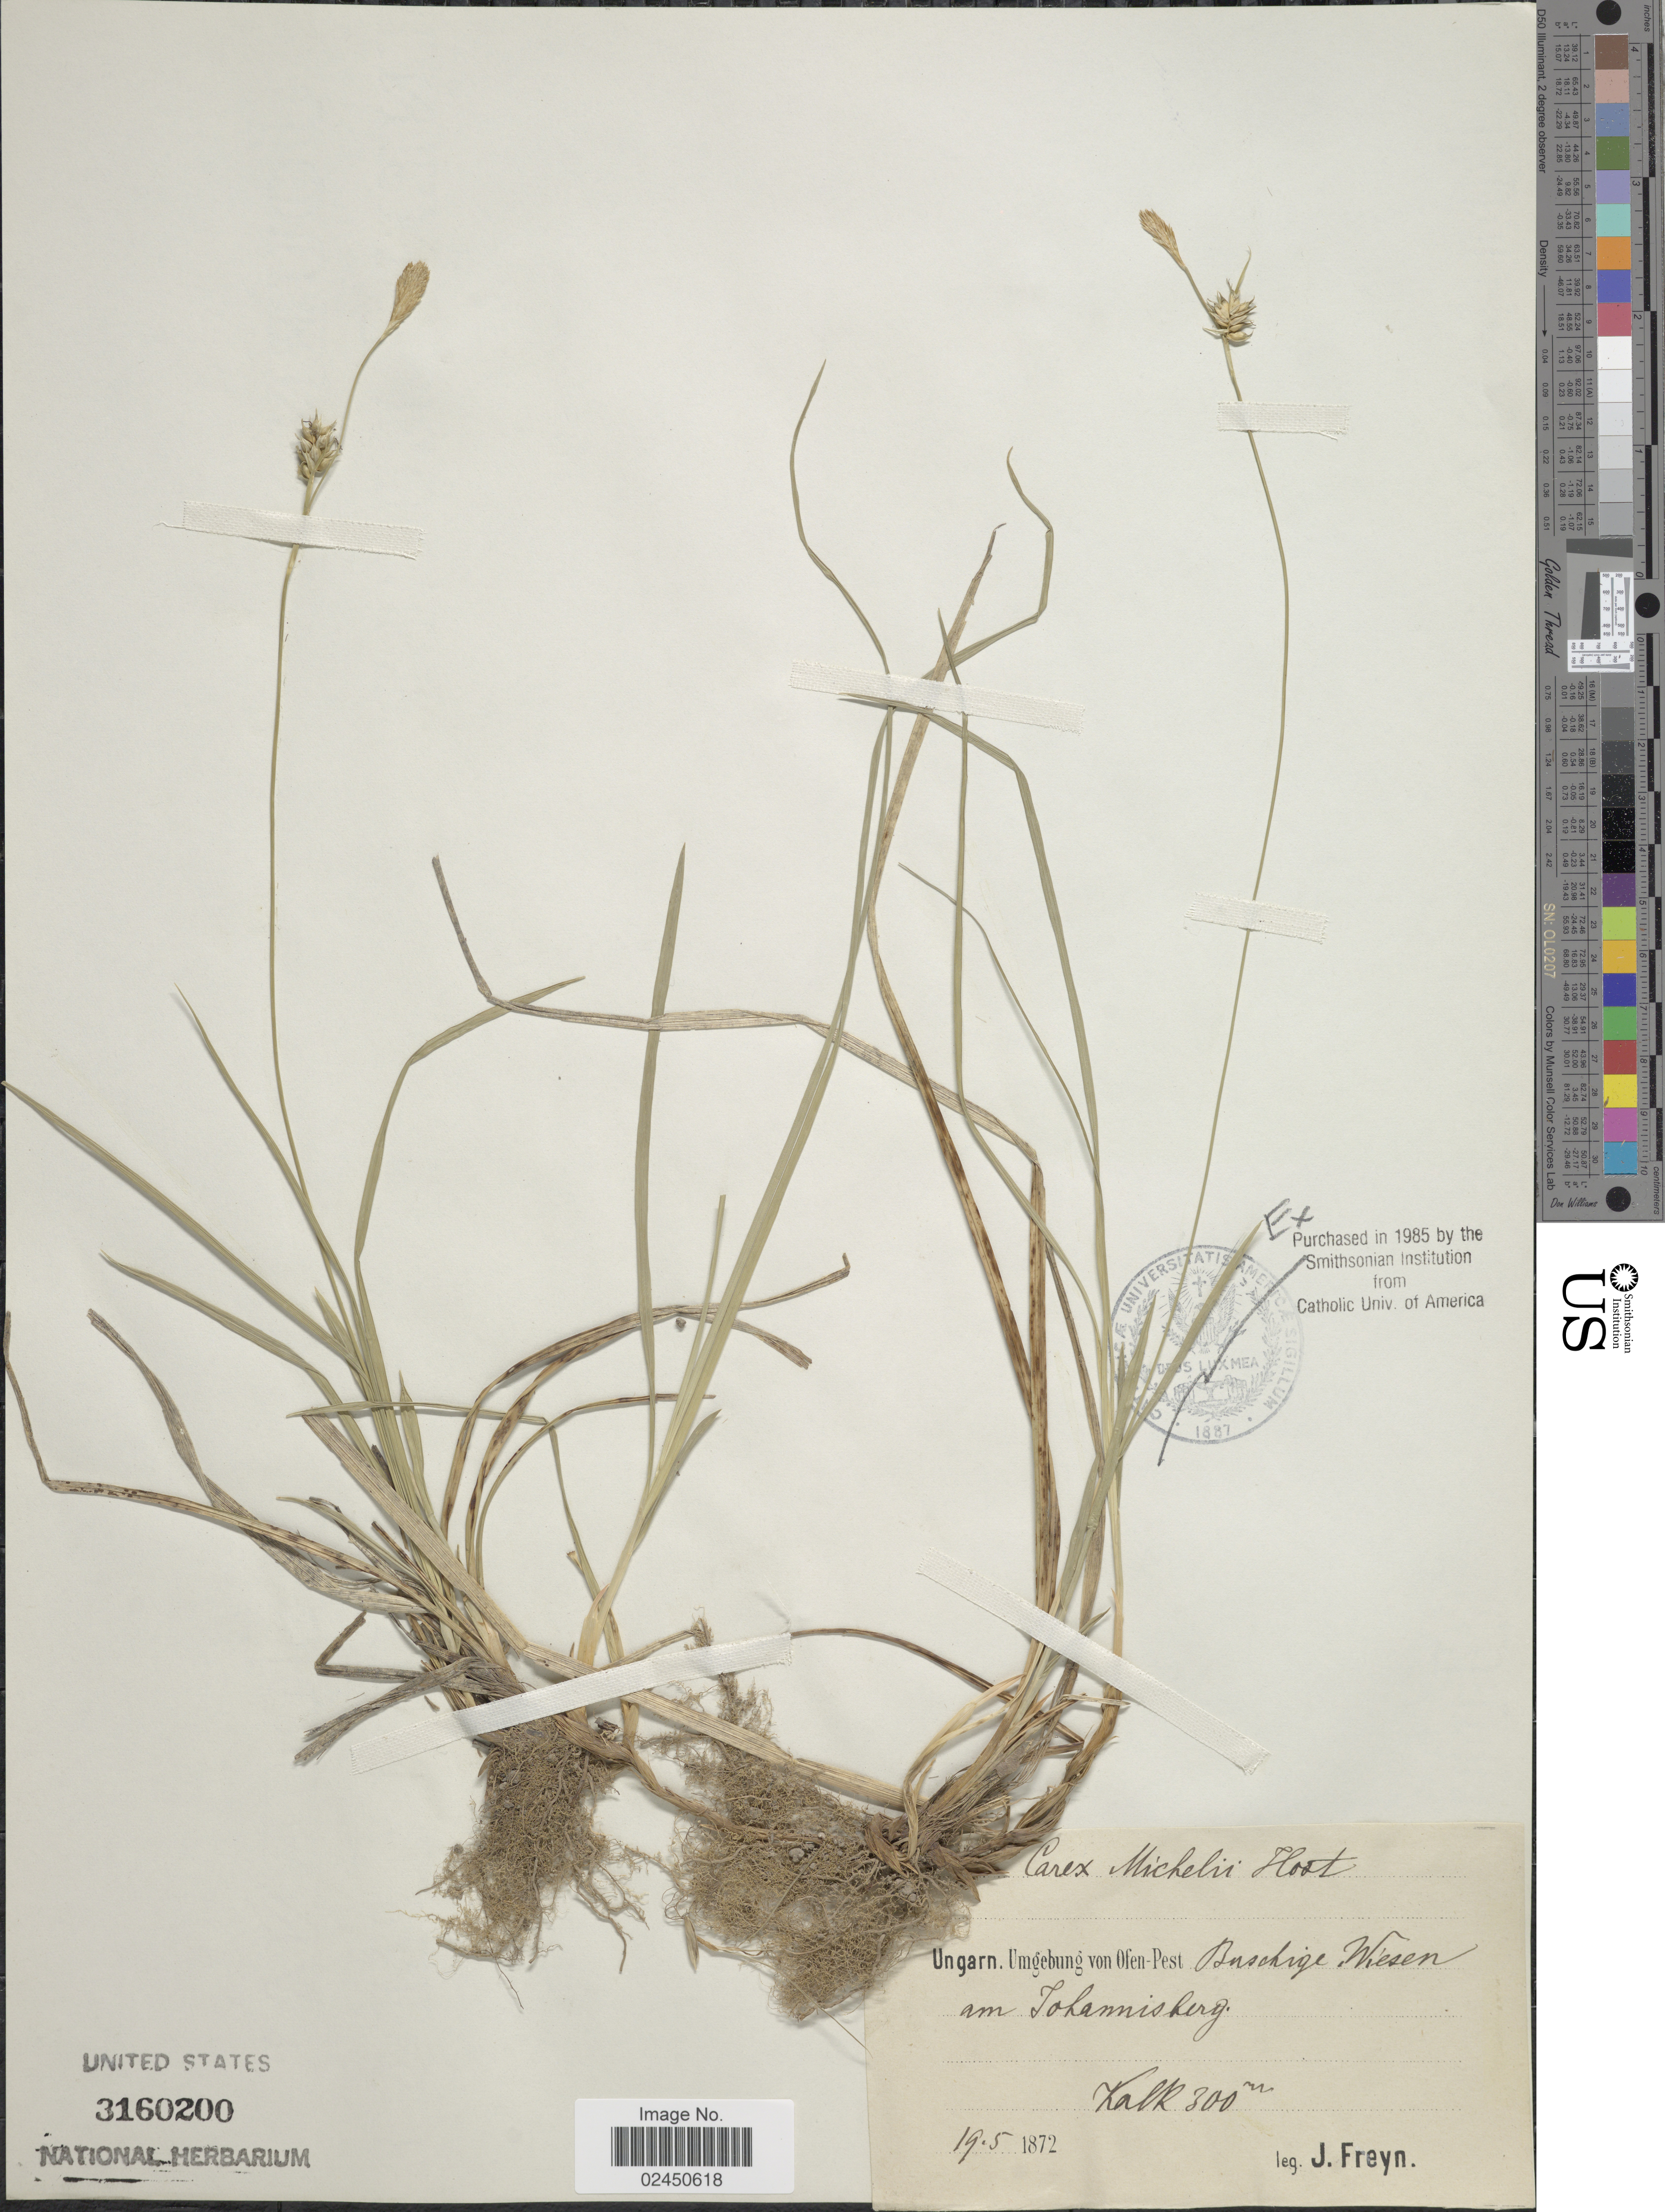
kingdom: Plantae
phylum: Tracheophyta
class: Liliopsida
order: Poales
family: Cyperaceae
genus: Carex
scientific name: Carex michelii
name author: Host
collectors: J. Freyn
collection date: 1872-05-19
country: Hungary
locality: Ungarn. Umgebung von Ofen-Pest. Buschige Wiesen am Tokannisberg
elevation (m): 3000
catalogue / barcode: US 3160200